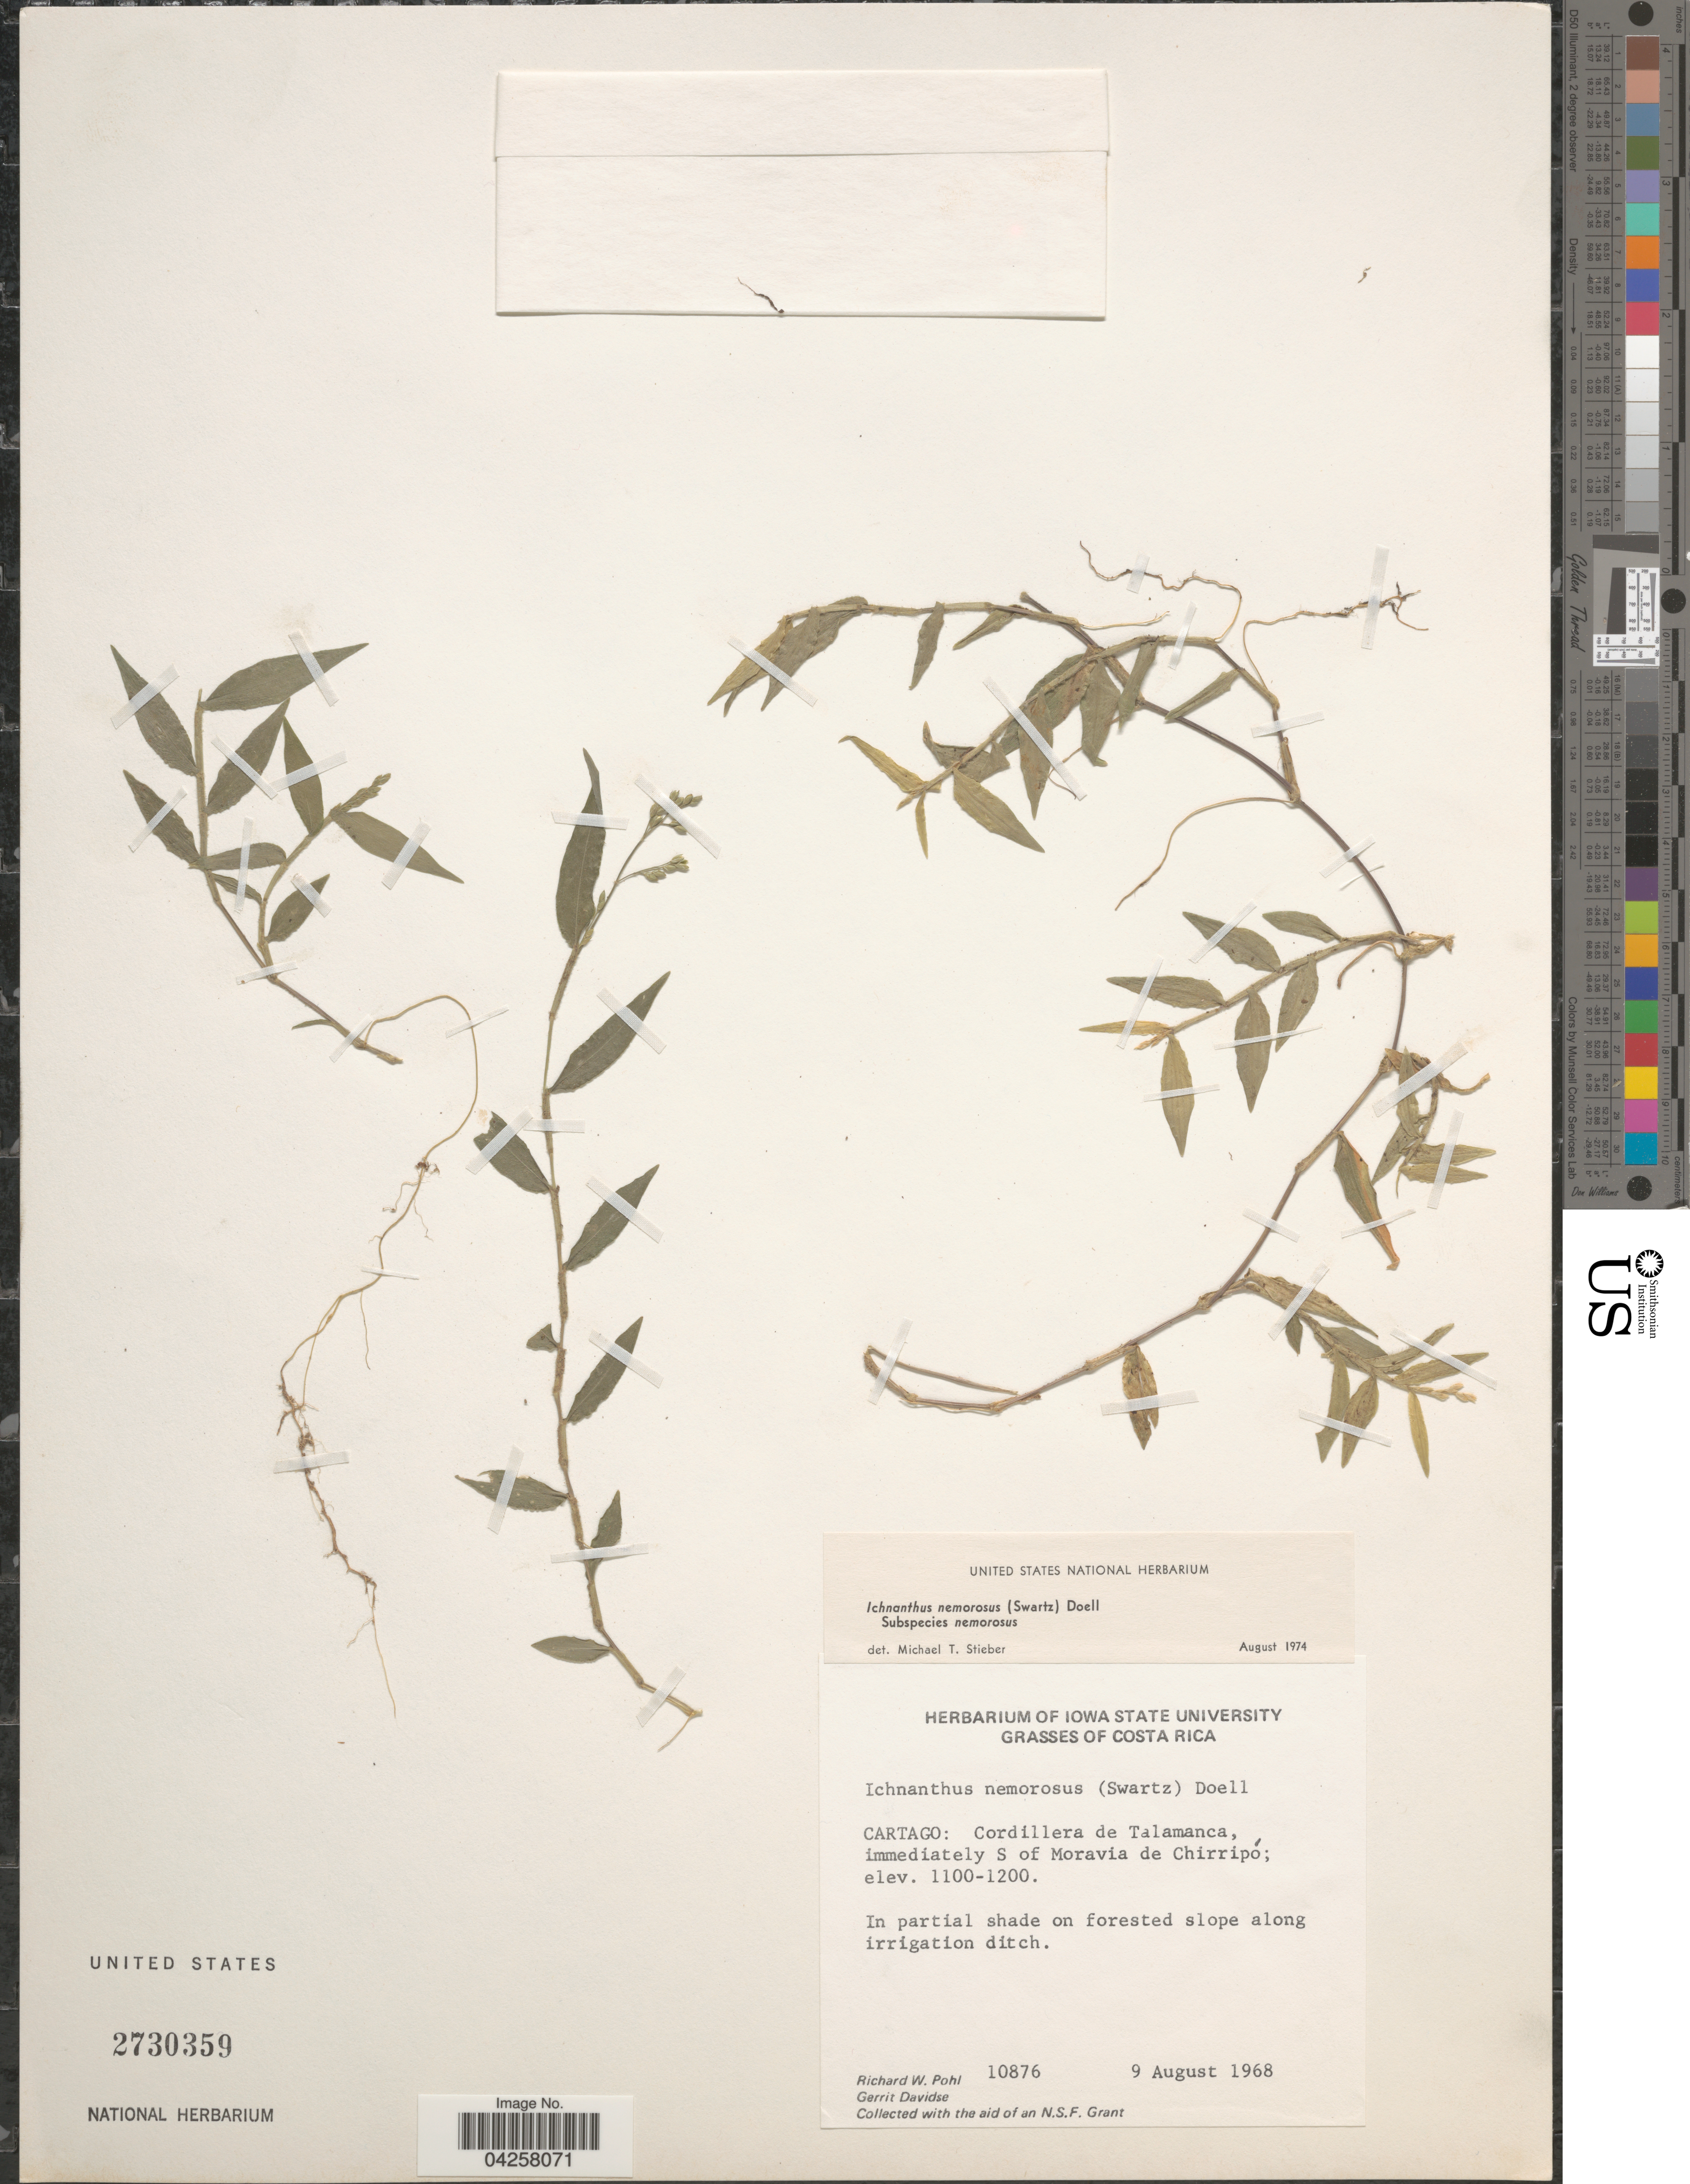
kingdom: Plantae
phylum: Tracheophyta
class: Liliopsida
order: Poales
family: Poaceae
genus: Ichnanthus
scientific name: Ichnanthus nemorosus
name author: (Sw.) Döll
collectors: R. W. Pohl & G. Davidse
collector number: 10876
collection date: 1968-08-09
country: Costa Rica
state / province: Cartago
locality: Cordillera de Talamanca, immediately S of Moravia de Chirripó.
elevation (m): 1100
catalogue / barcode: US 2730359